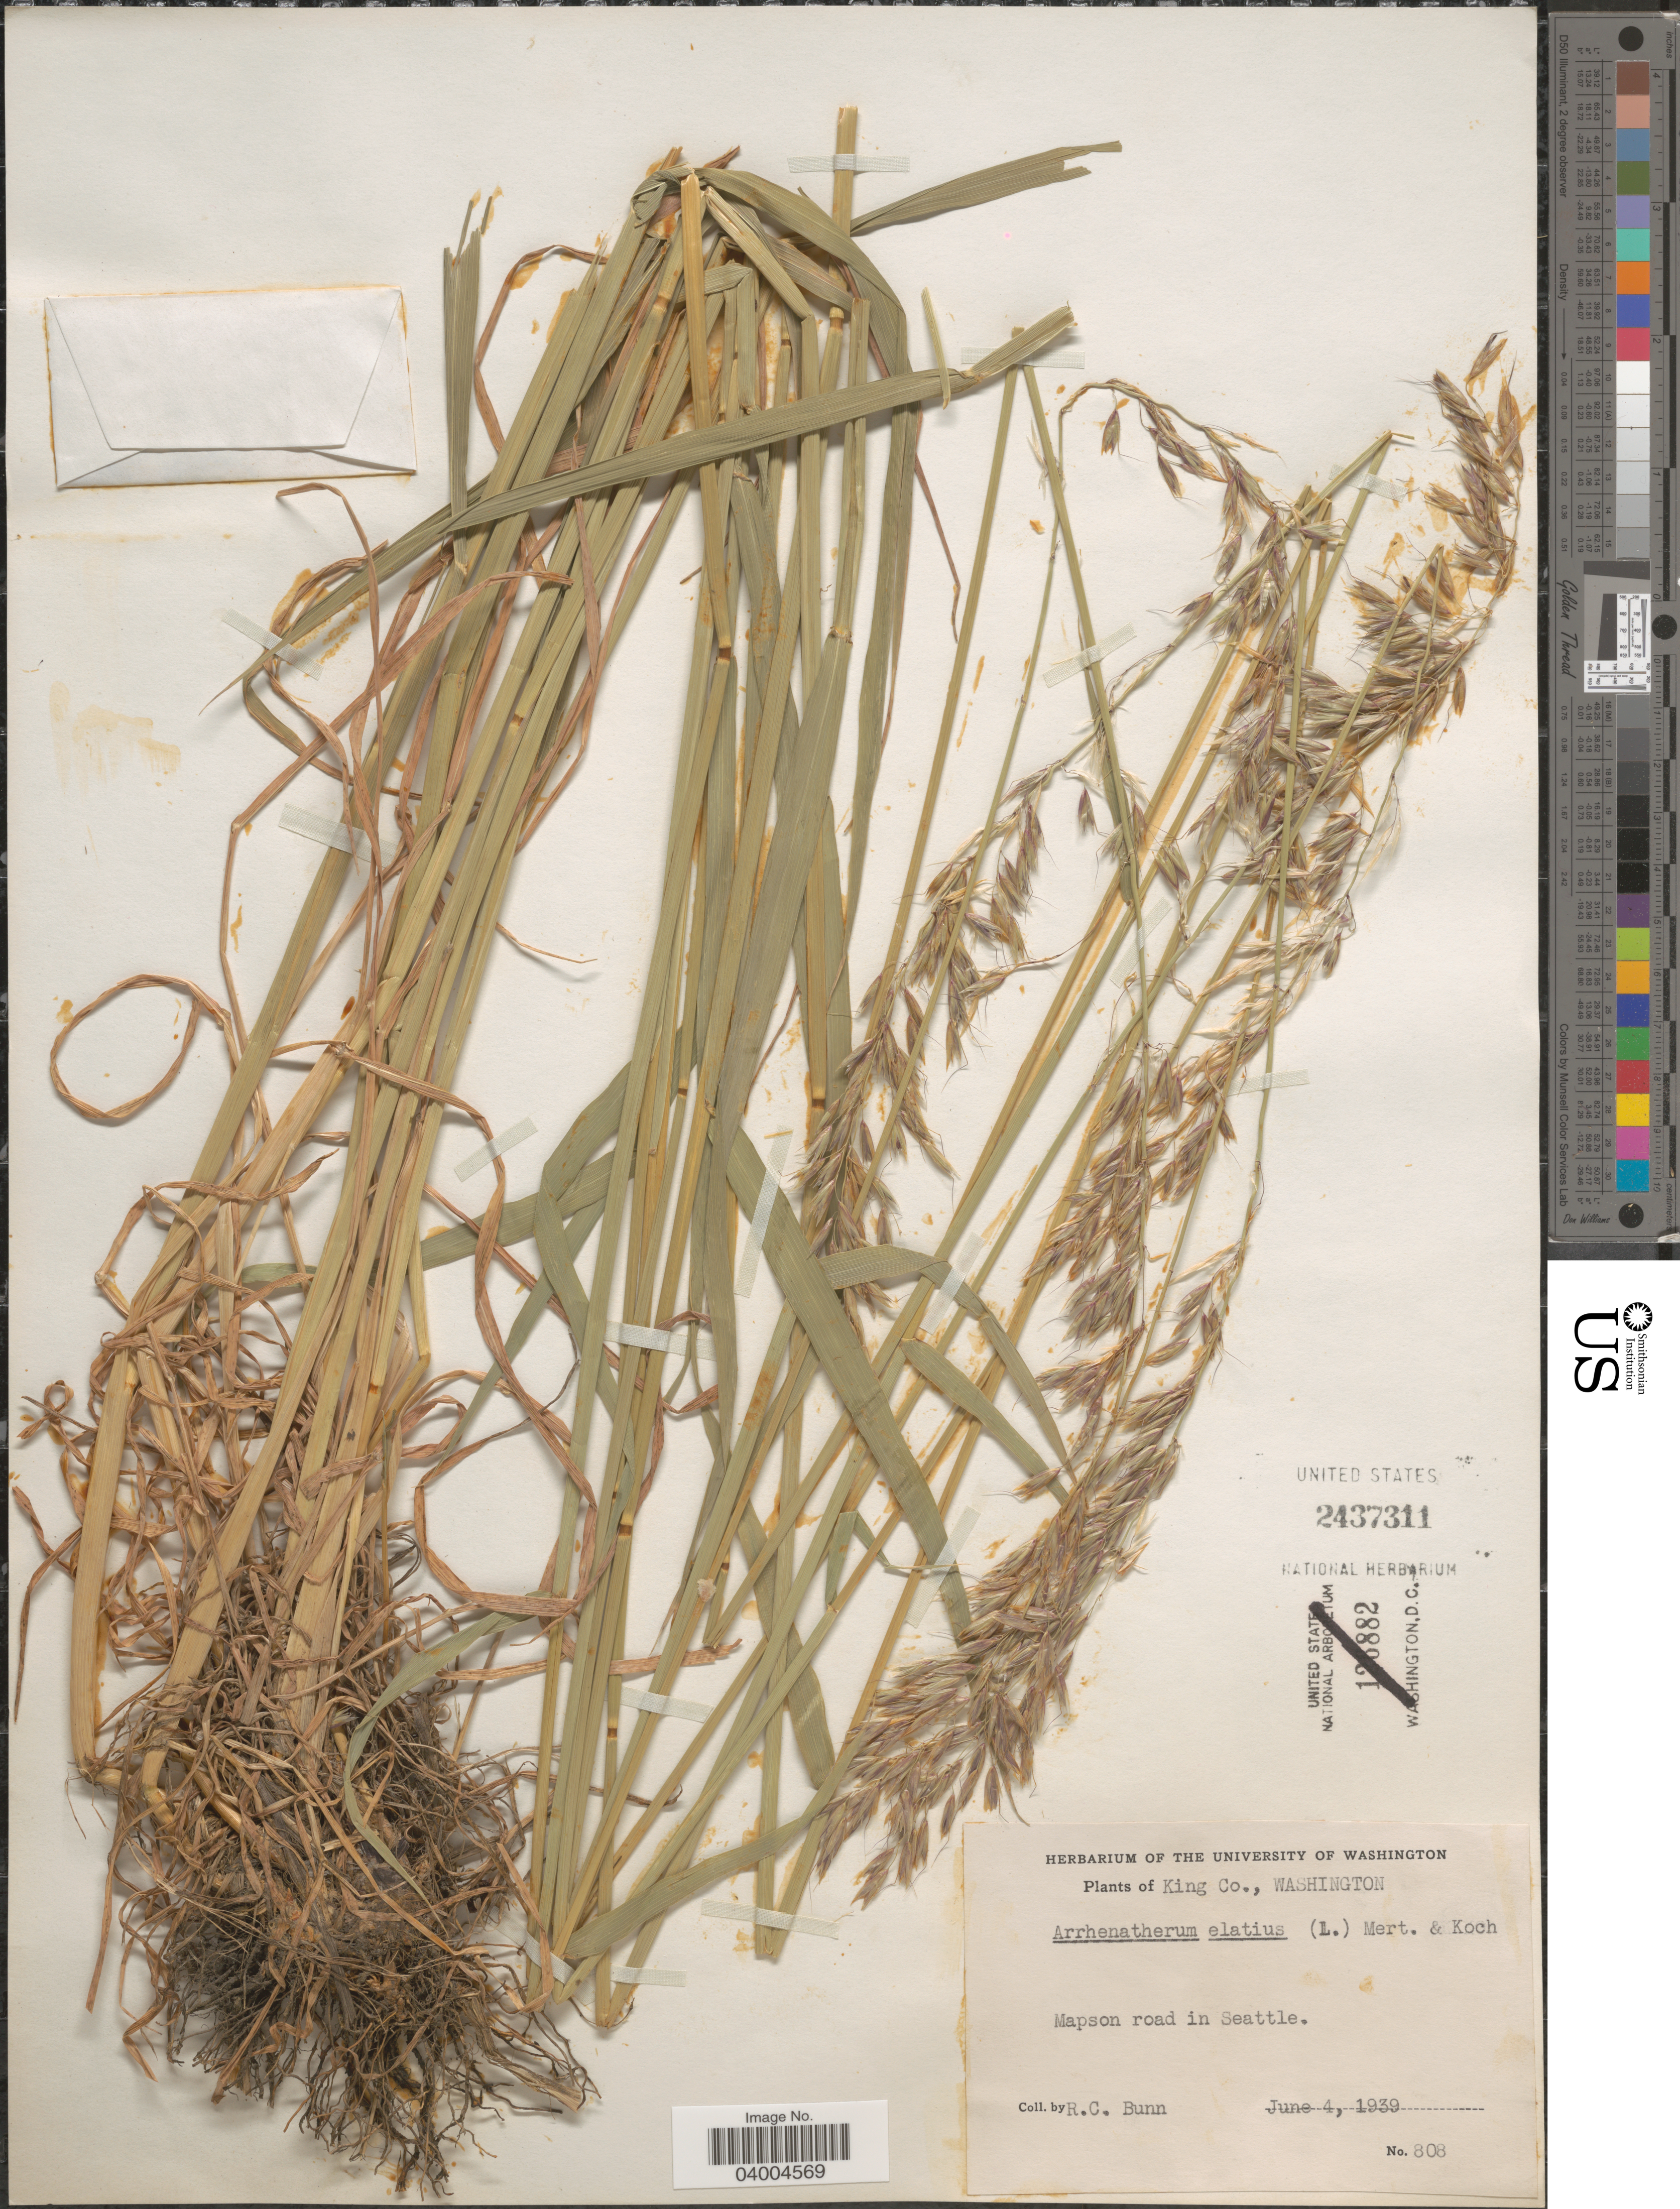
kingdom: Plantae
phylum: Tracheophyta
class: Liliopsida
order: Poales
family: Poaceae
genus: Arrhenatherum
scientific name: Arrhenatherum elatius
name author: (L.) J. Presl & C. Presl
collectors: R. Bunn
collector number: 808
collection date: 1939-06-04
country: United States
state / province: Washington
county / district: King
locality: King Co. Mapson road in Seattle.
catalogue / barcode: US 2437311